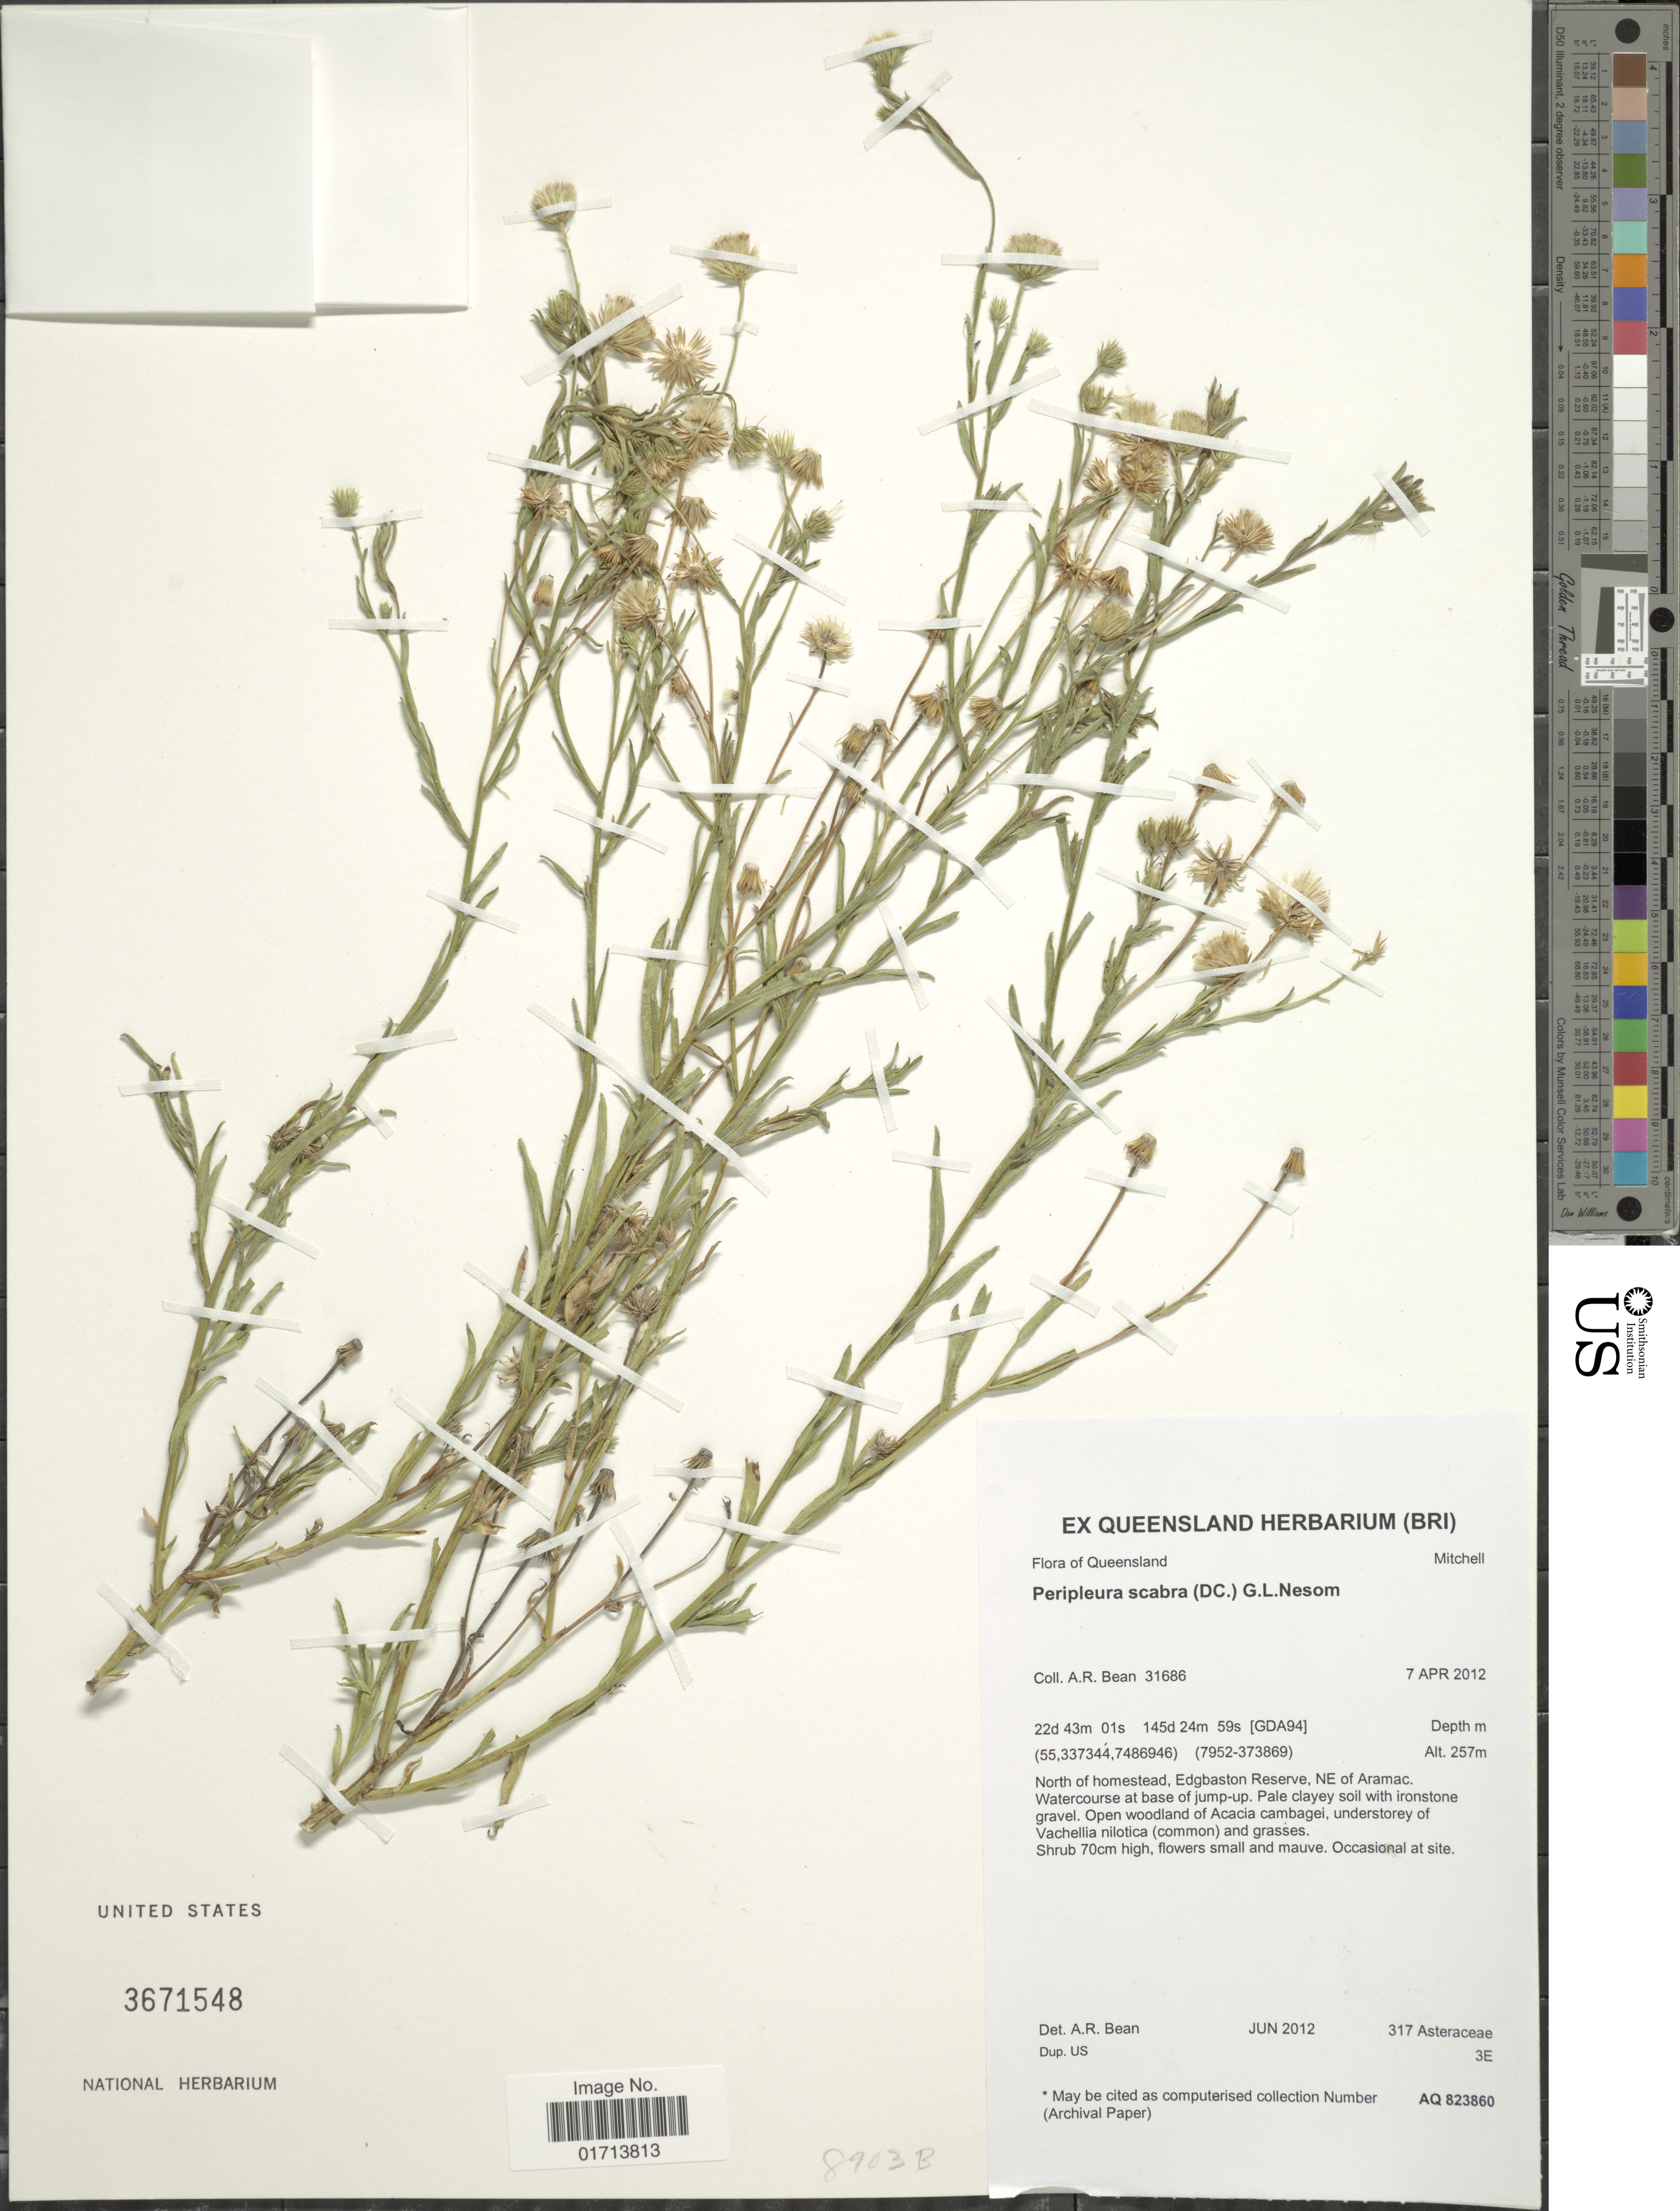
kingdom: Plantae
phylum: Tracheophyta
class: Magnoliopsida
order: Asterales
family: Asteraceae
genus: Peripleura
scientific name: Peripleura scabra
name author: (DC.) G.L. Nesom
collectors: A. R. Bean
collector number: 31686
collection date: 2012-04-07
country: Australia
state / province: Queensland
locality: North of homestead, Edgbaston Reserve, Ne of Aramac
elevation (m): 257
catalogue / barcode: US 3671548